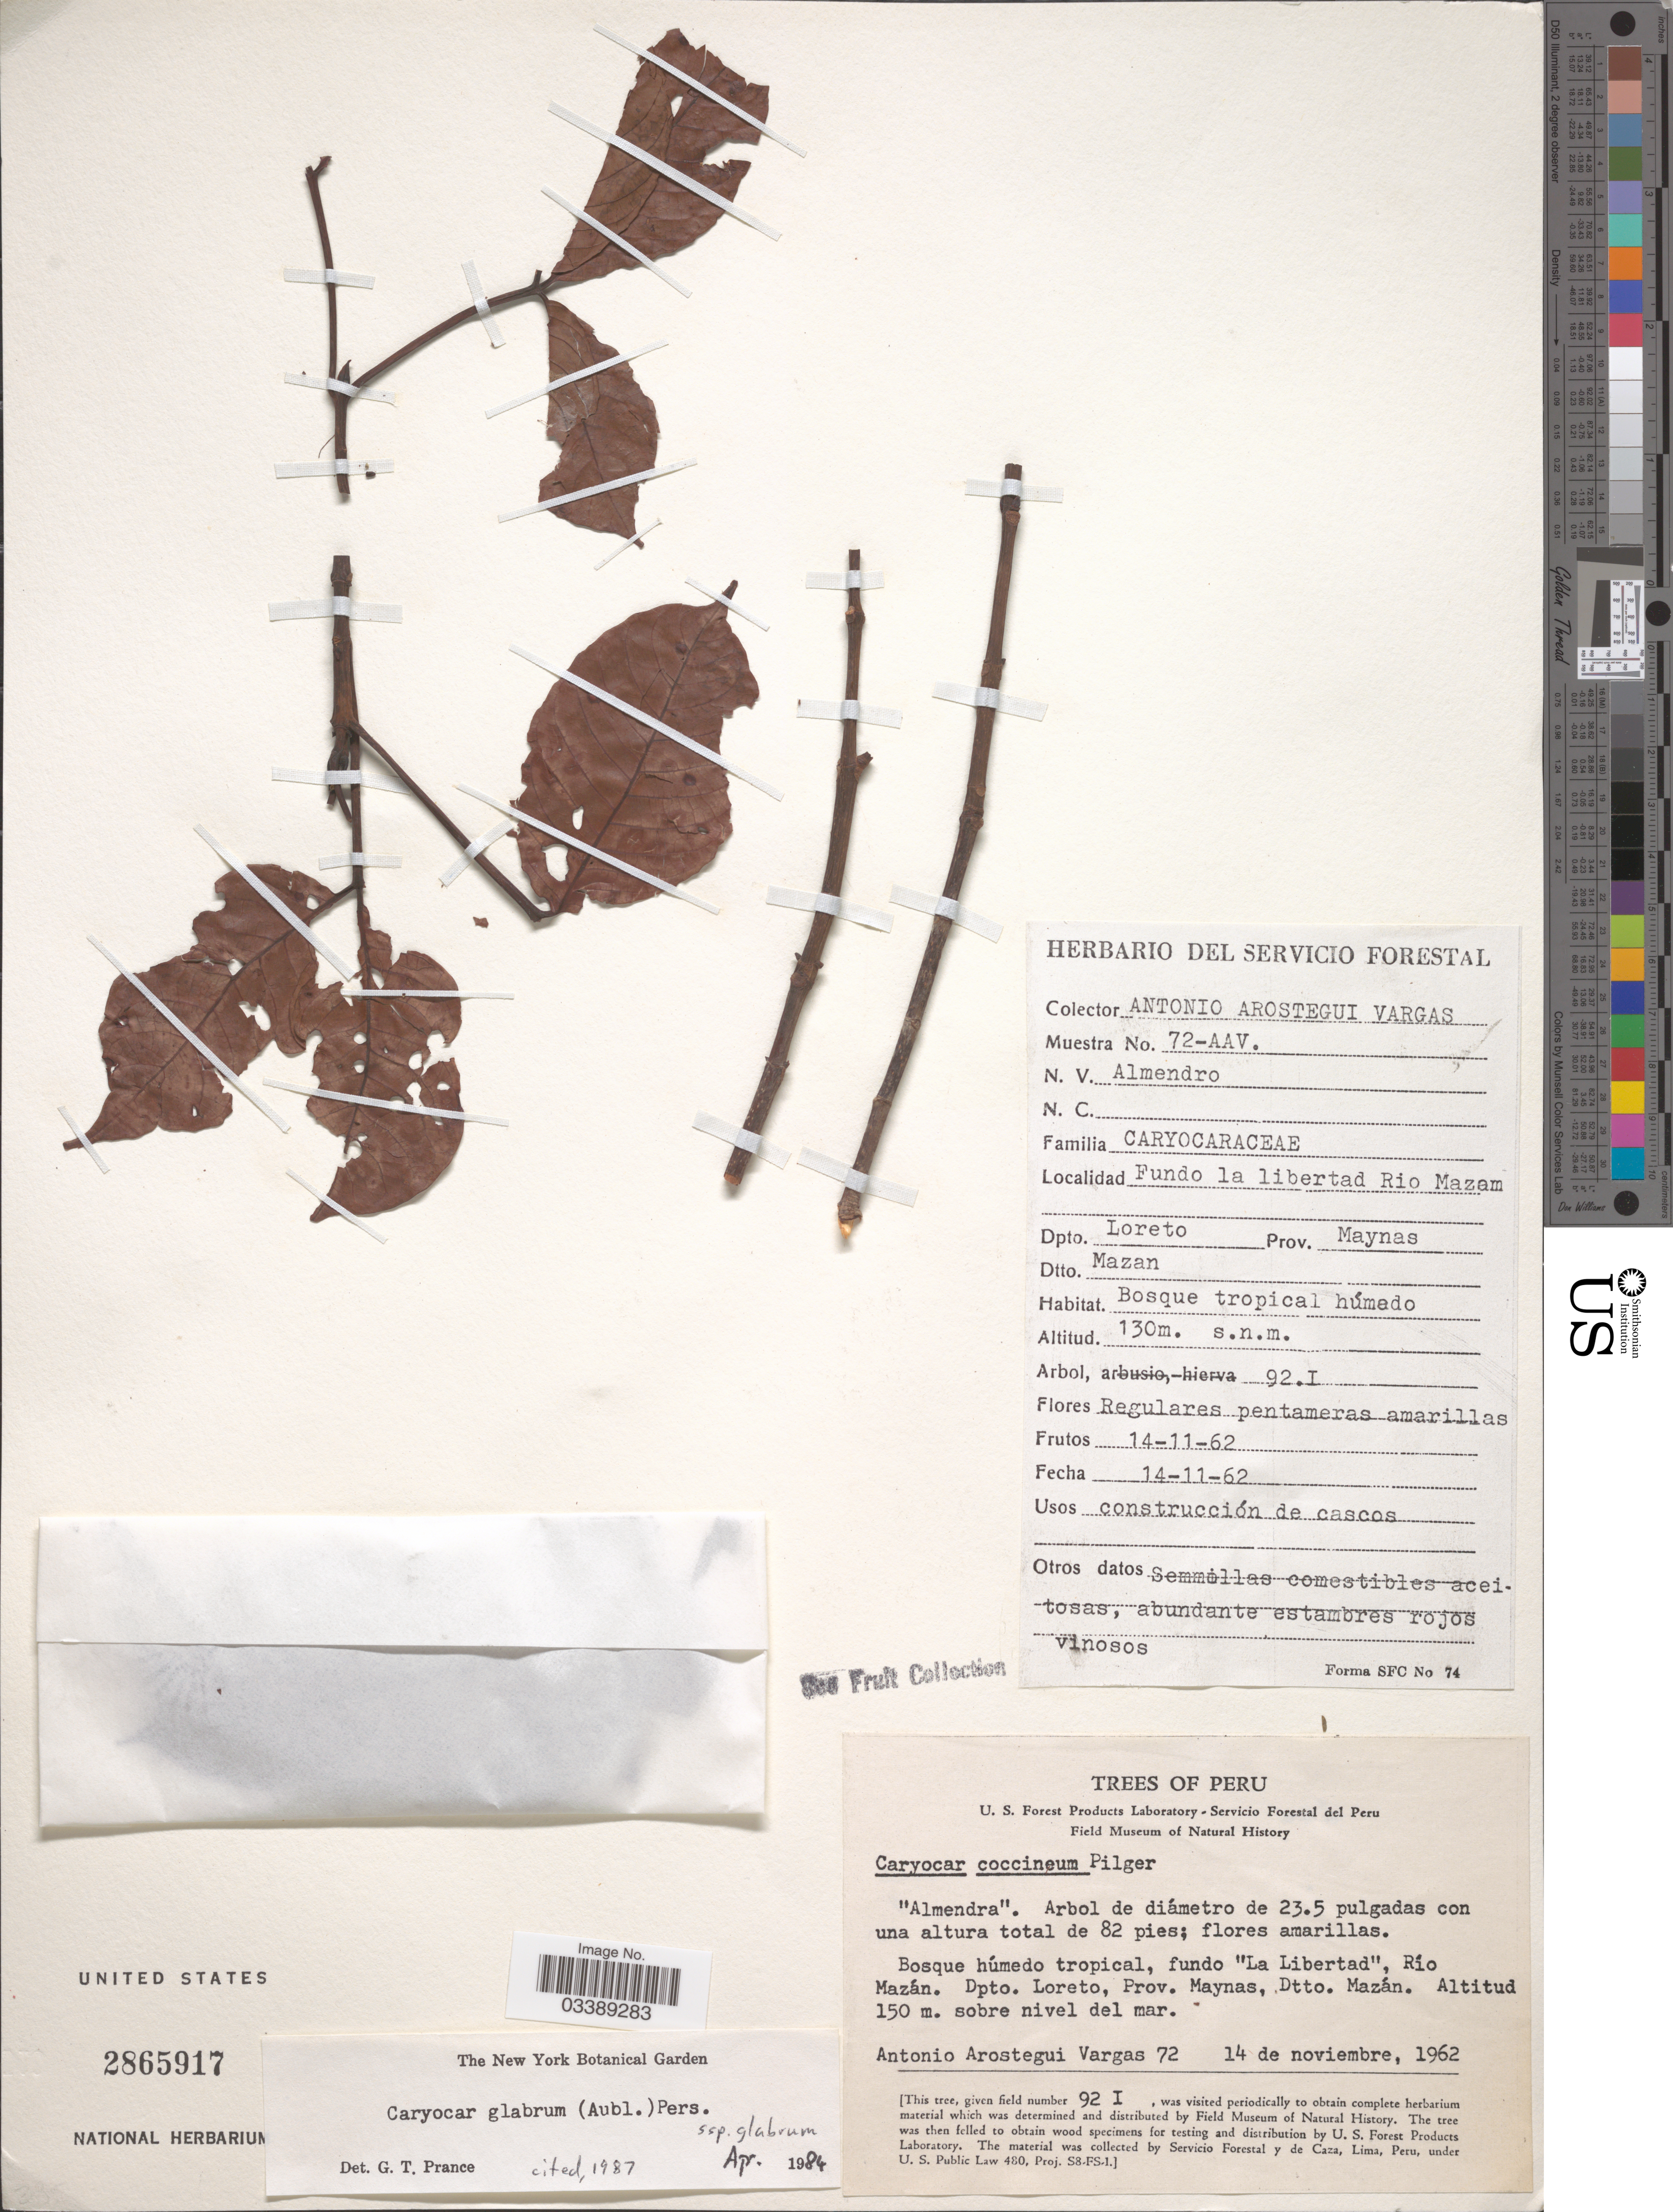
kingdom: Plantae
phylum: Tracheophyta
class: Magnoliopsida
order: Malpighiales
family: Caryocaraceae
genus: Caryocar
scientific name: Caryocar glabrum subsp. glabrum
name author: (Aubl.) Pers.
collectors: A. Arostegui V.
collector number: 72-AAV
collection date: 1962-11-14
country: Peru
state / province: Loreto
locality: Fundo "La Libertad", Río Mazán. Dpto. Loreto, Prov. Maynas, Dtto. Mazán.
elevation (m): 130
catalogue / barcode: US 2865917